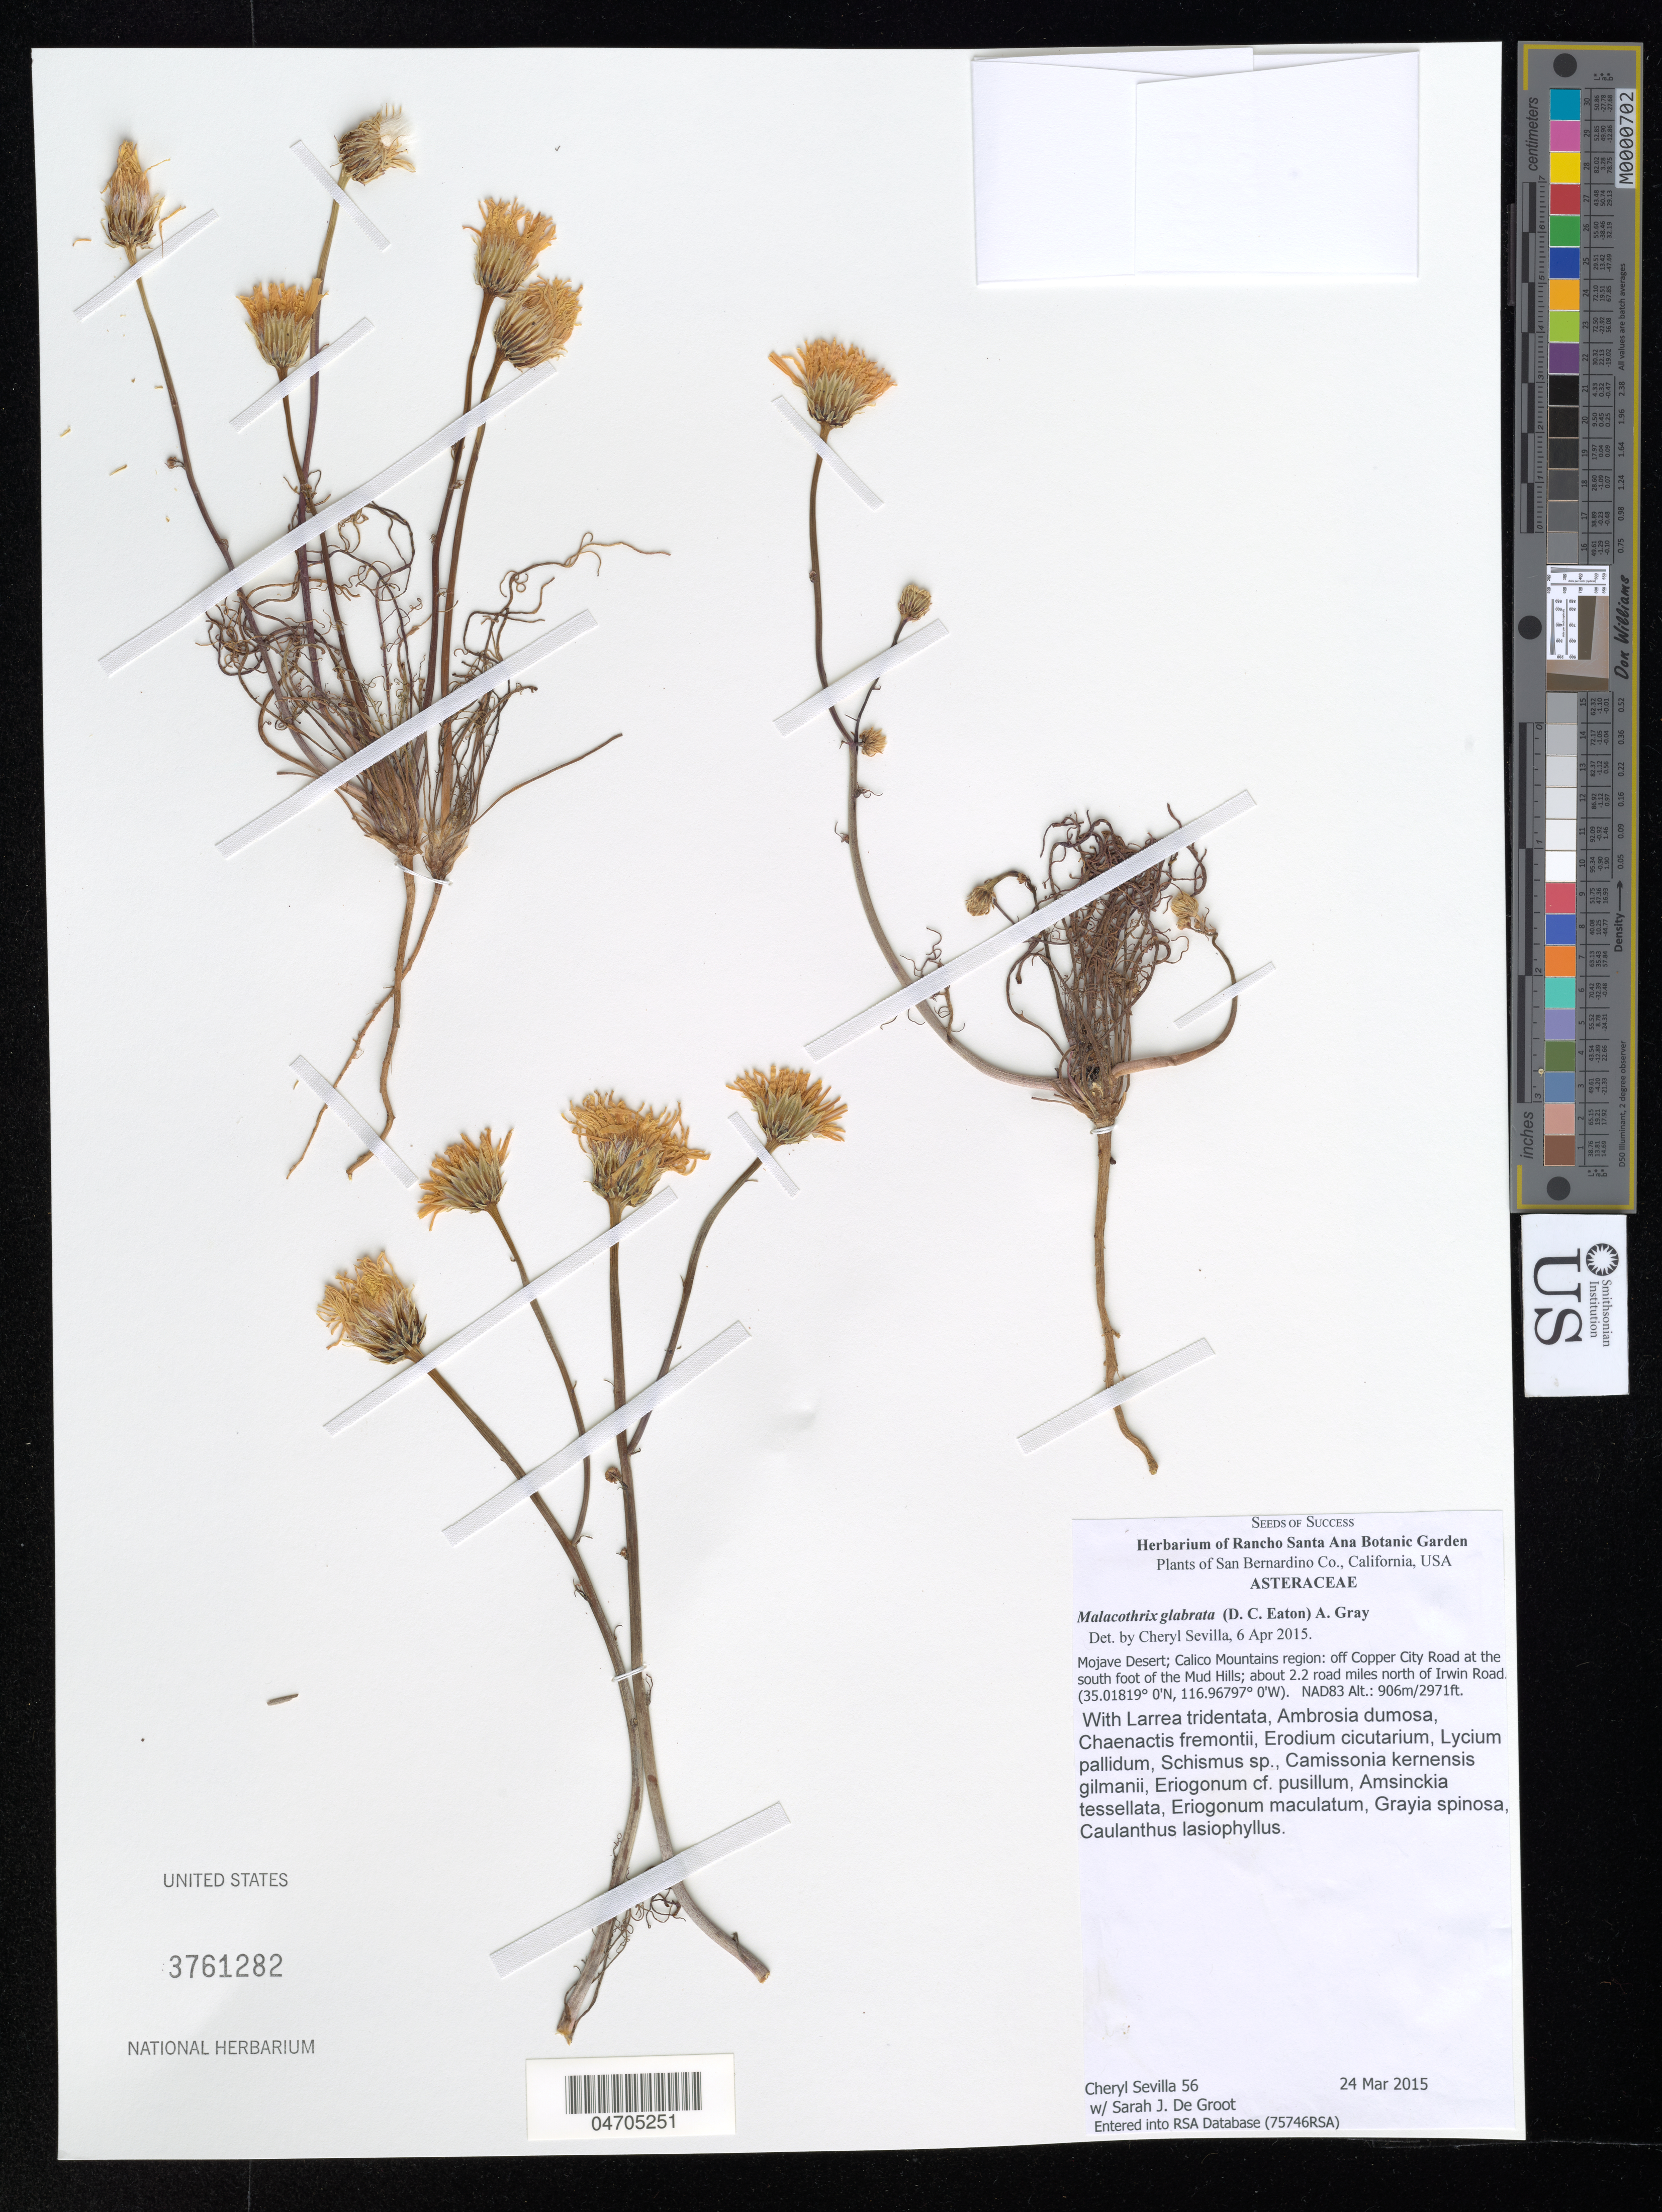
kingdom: Plantae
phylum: Tracheophyta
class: Magnoliopsida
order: Asterales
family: Asteraceae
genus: Malacothrix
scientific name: Malacothrix glabrata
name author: (A. Gray ex D.C. Eaton) A. Gray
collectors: C. Sevilla & S. De Groot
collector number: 56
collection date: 2015-03-24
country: United States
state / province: California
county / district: San Bernardino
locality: San Bernardino Co. Mojave Desert; Calico Mountains region: off Copper City Road at the south foot of the Mud Hills; about 2.2 road miles north of Irwin Road.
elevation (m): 906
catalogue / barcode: US 3761282